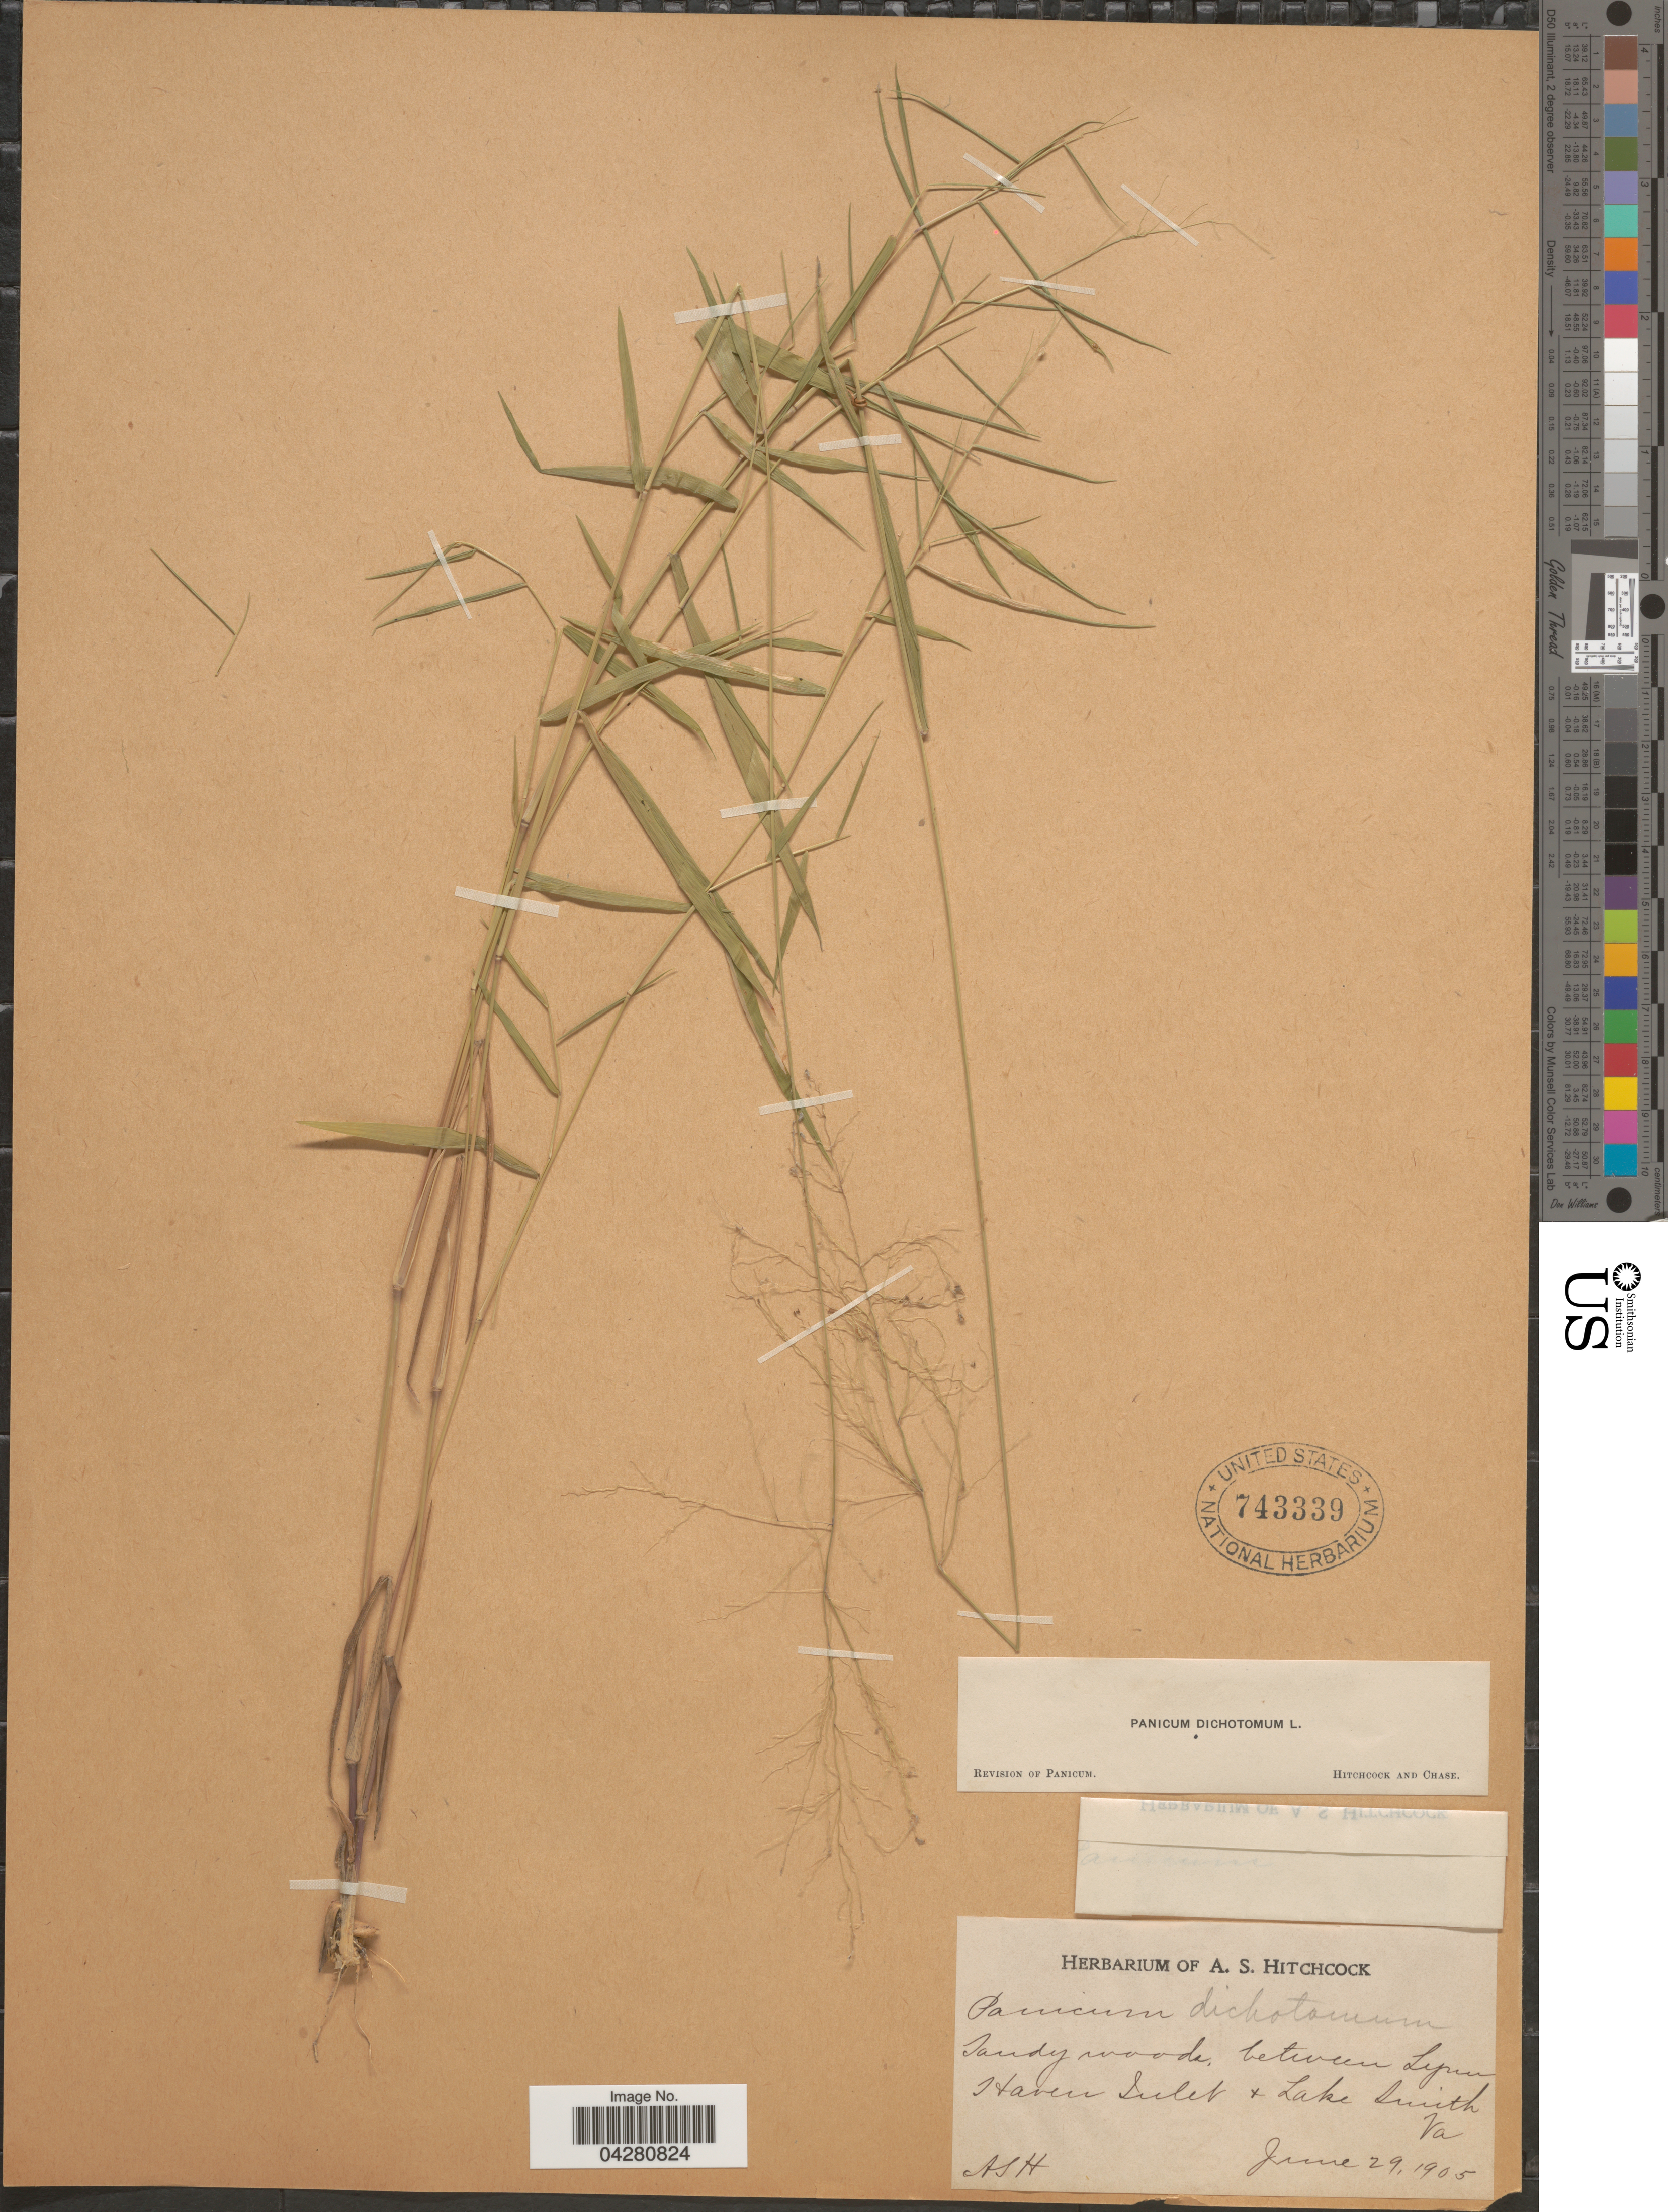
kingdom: Plantae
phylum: Tracheophyta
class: Liliopsida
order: Poales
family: Poaceae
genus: Dichanthelium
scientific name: Dichanthelium dichotomum var. dichotomum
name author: (L.) Gould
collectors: A. S. Hitchcock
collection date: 1905-06-29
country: United States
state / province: Virginia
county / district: City of Virginia Beach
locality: Sandy woods, between Lynn Haven Inlet & Lake Smith.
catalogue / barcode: US 743339